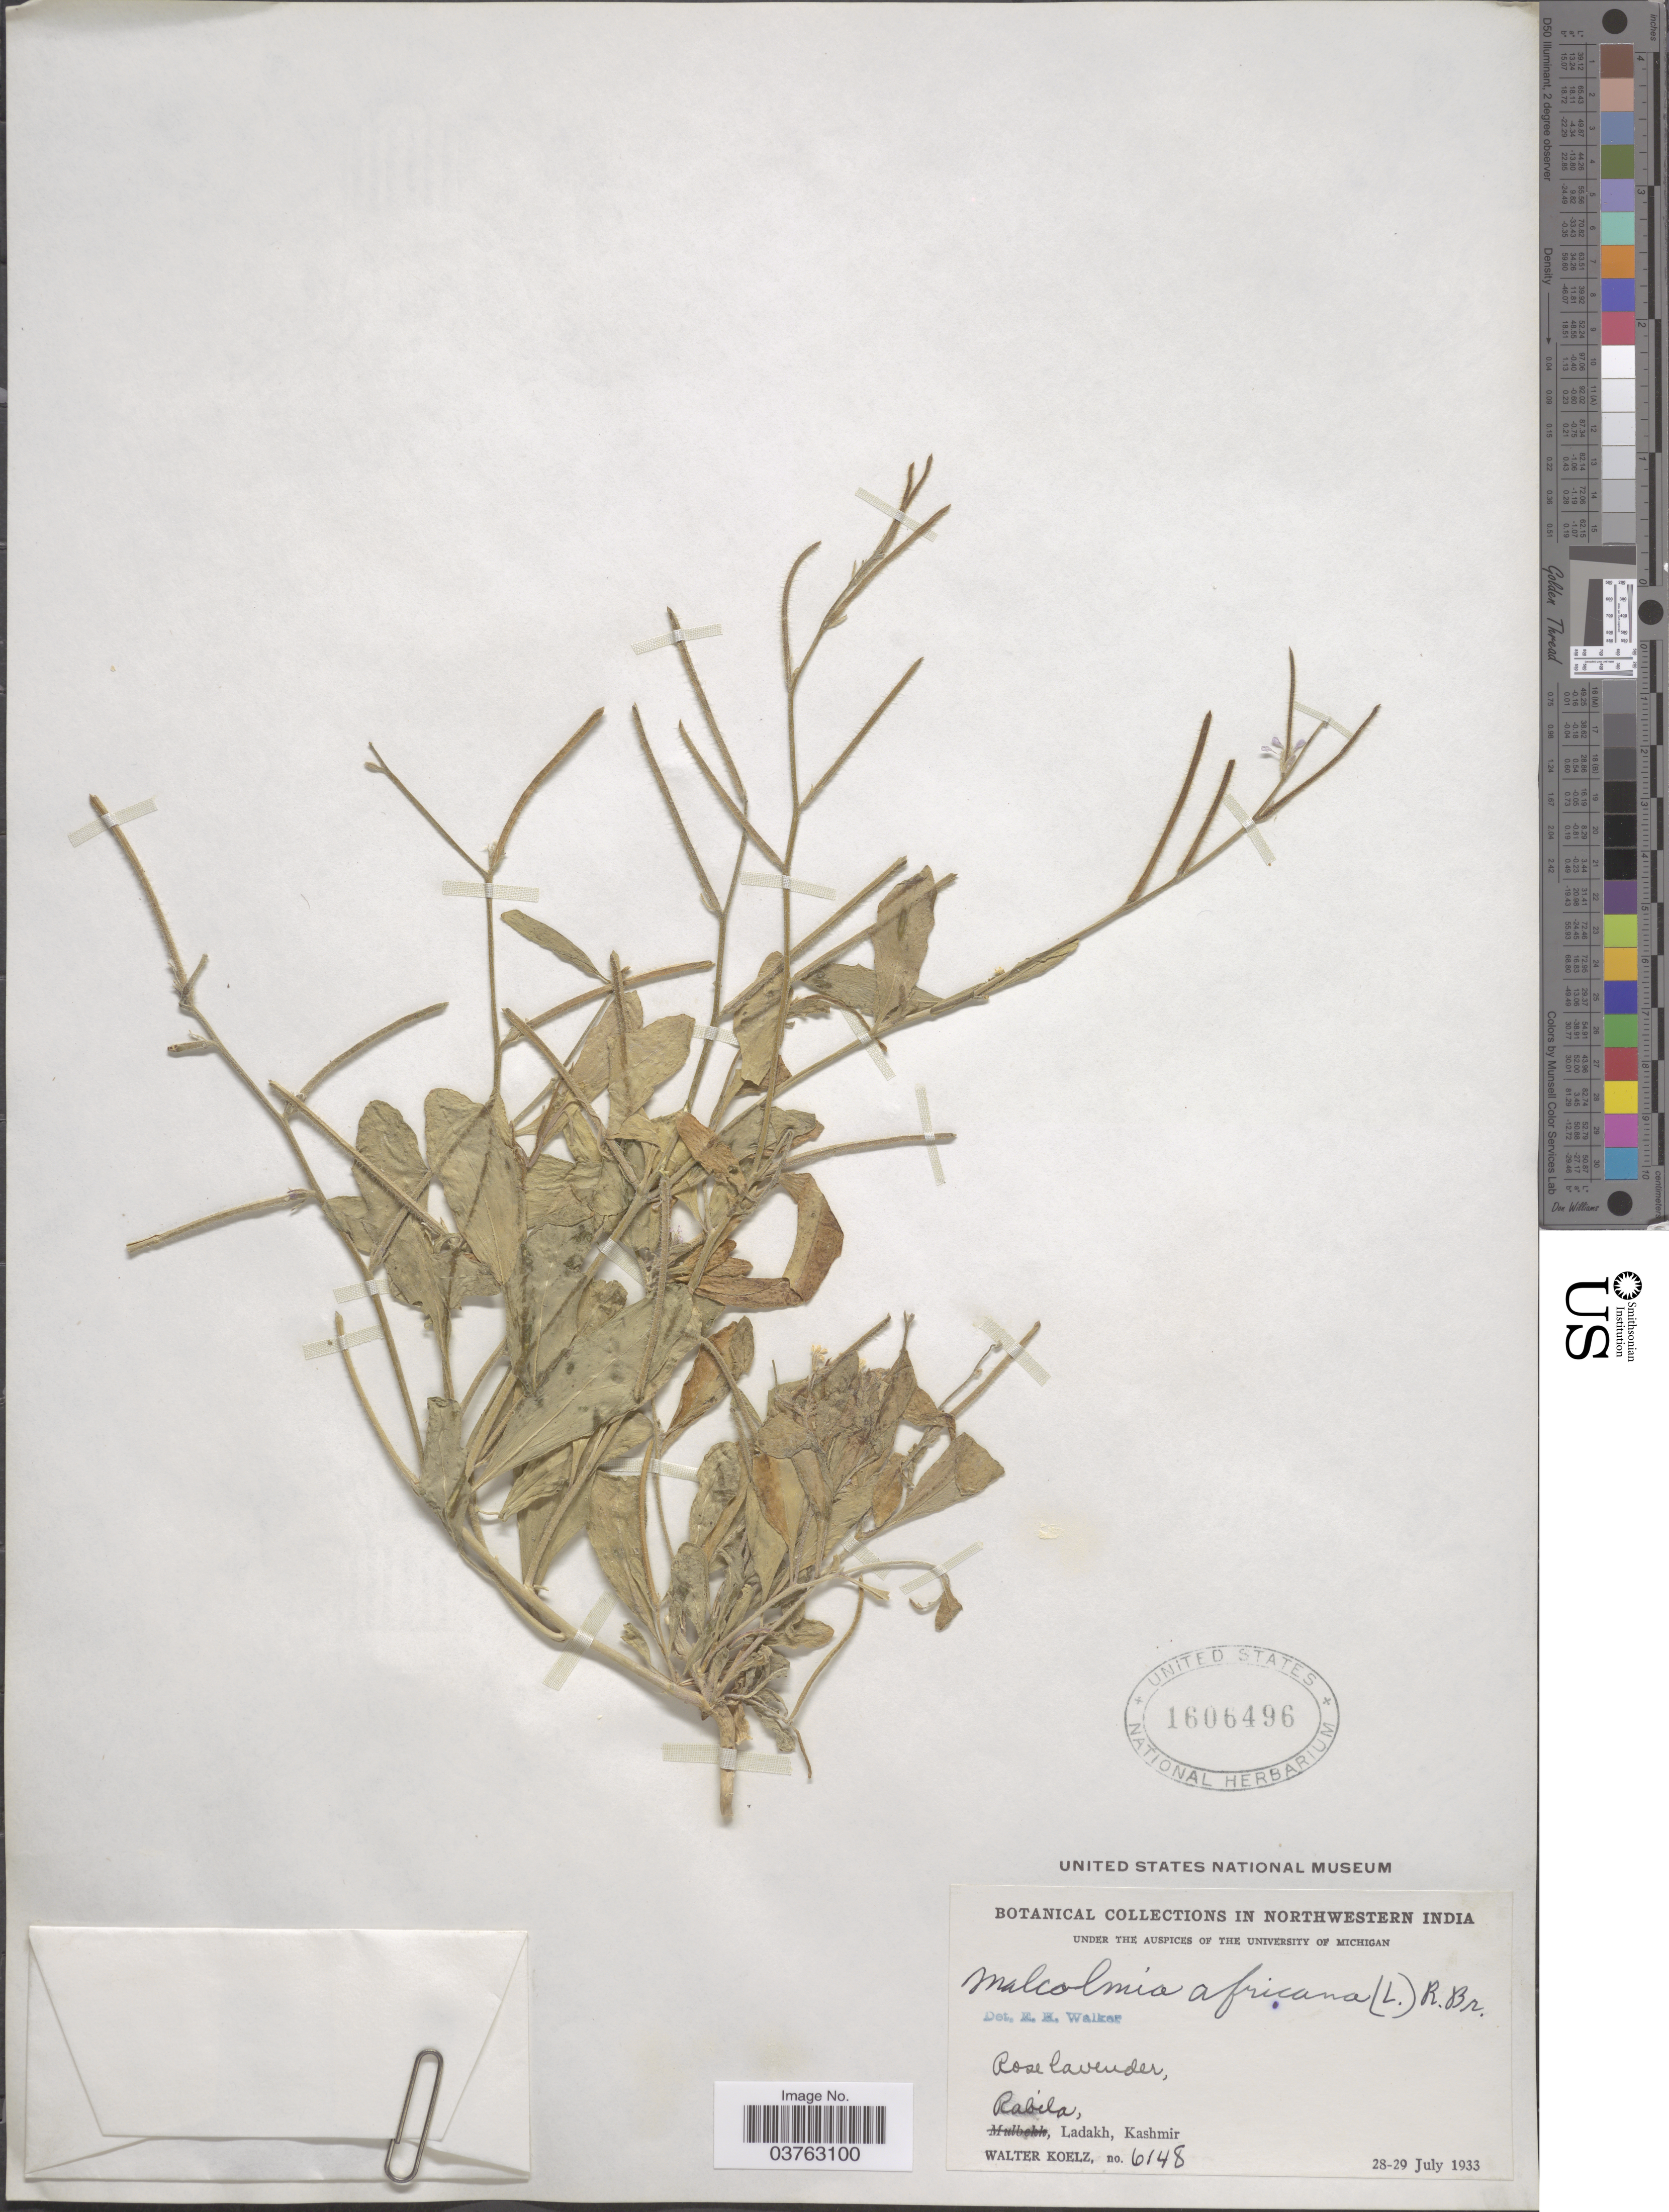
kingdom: Plantae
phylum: Tracheophyta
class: Magnoliopsida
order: Brassicales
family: Brassicaceae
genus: Malcolmia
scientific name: Malcolmia africana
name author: (L.) W.T. Aiton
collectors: W. N. Koelz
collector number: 6148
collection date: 1933-07-28/1933-07-29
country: India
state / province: Jammu and Kashmir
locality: Northwestern India. Rabila, Ladakh, Kashmir.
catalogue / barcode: US 1606496